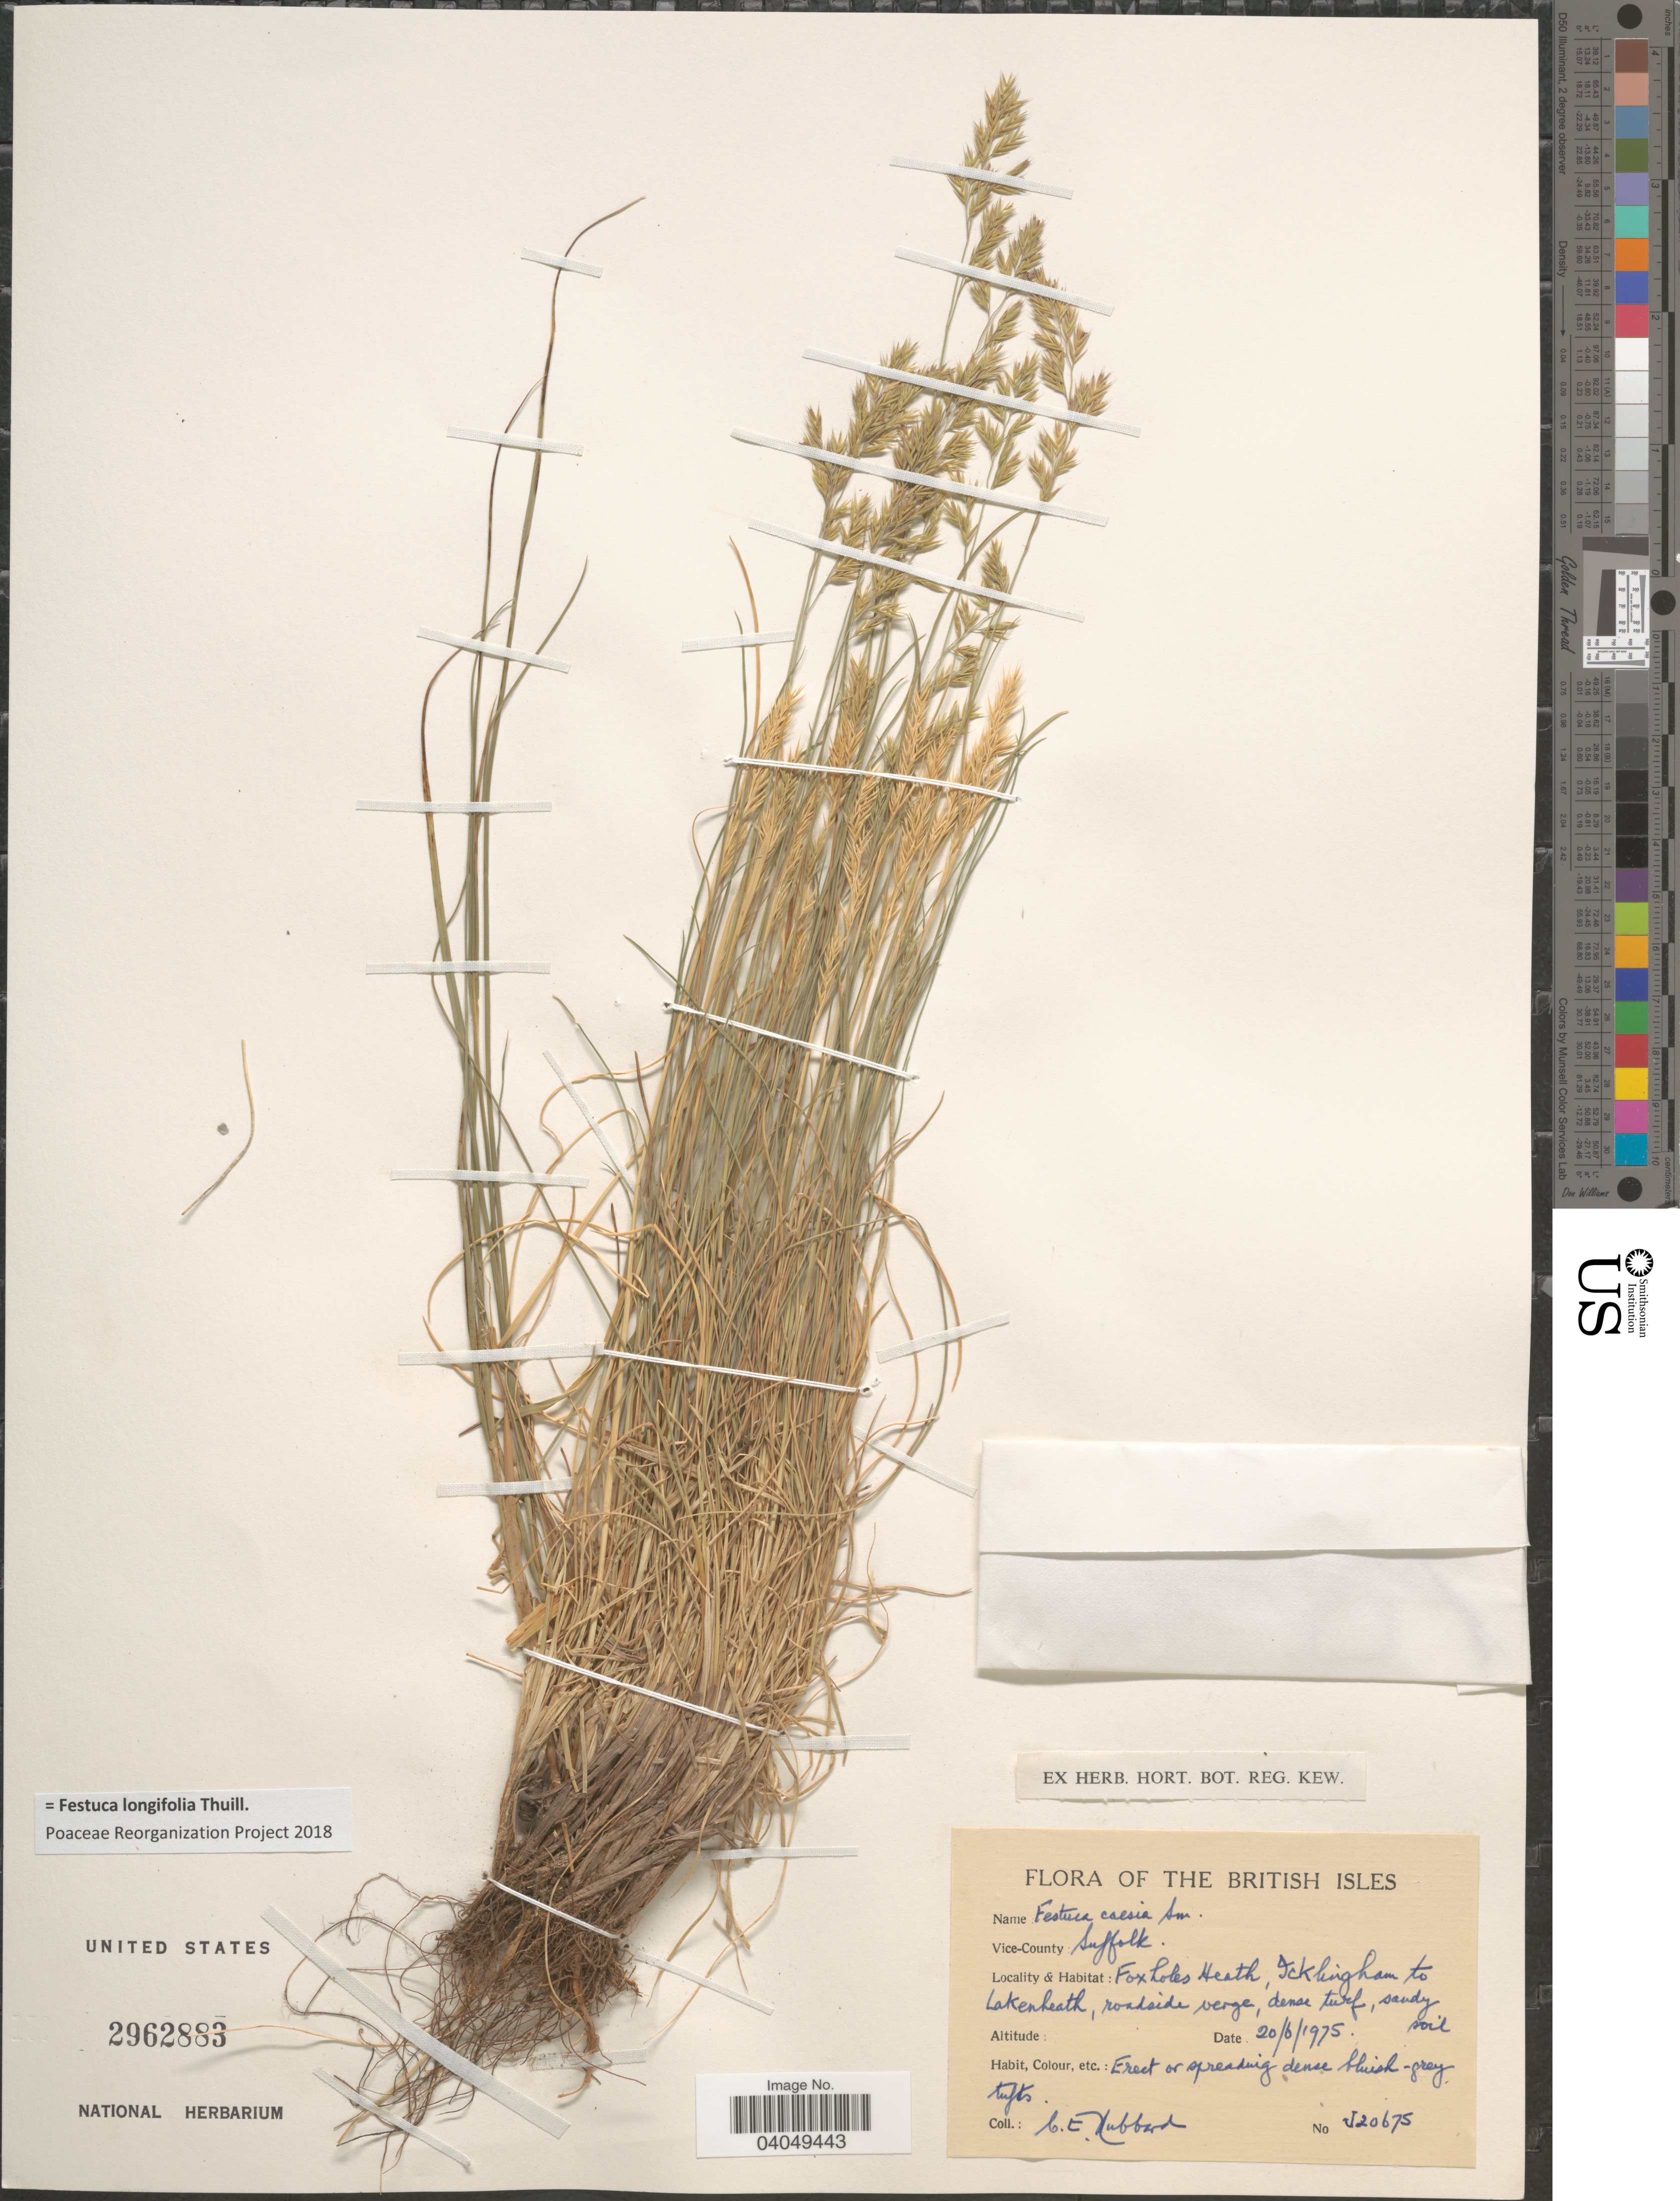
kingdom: Plantae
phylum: Tracheophyta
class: Liliopsida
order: Poales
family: Poaceae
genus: Festuca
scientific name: Festuca longifolia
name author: Thuill.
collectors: C. E. Hubbard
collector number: V20675*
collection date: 1975-06-20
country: United Kingdom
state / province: England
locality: The British Isles. Vice-County Suffolk. Foxholes Heath, Icklingham to Lakenheath.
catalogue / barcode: US 2962883